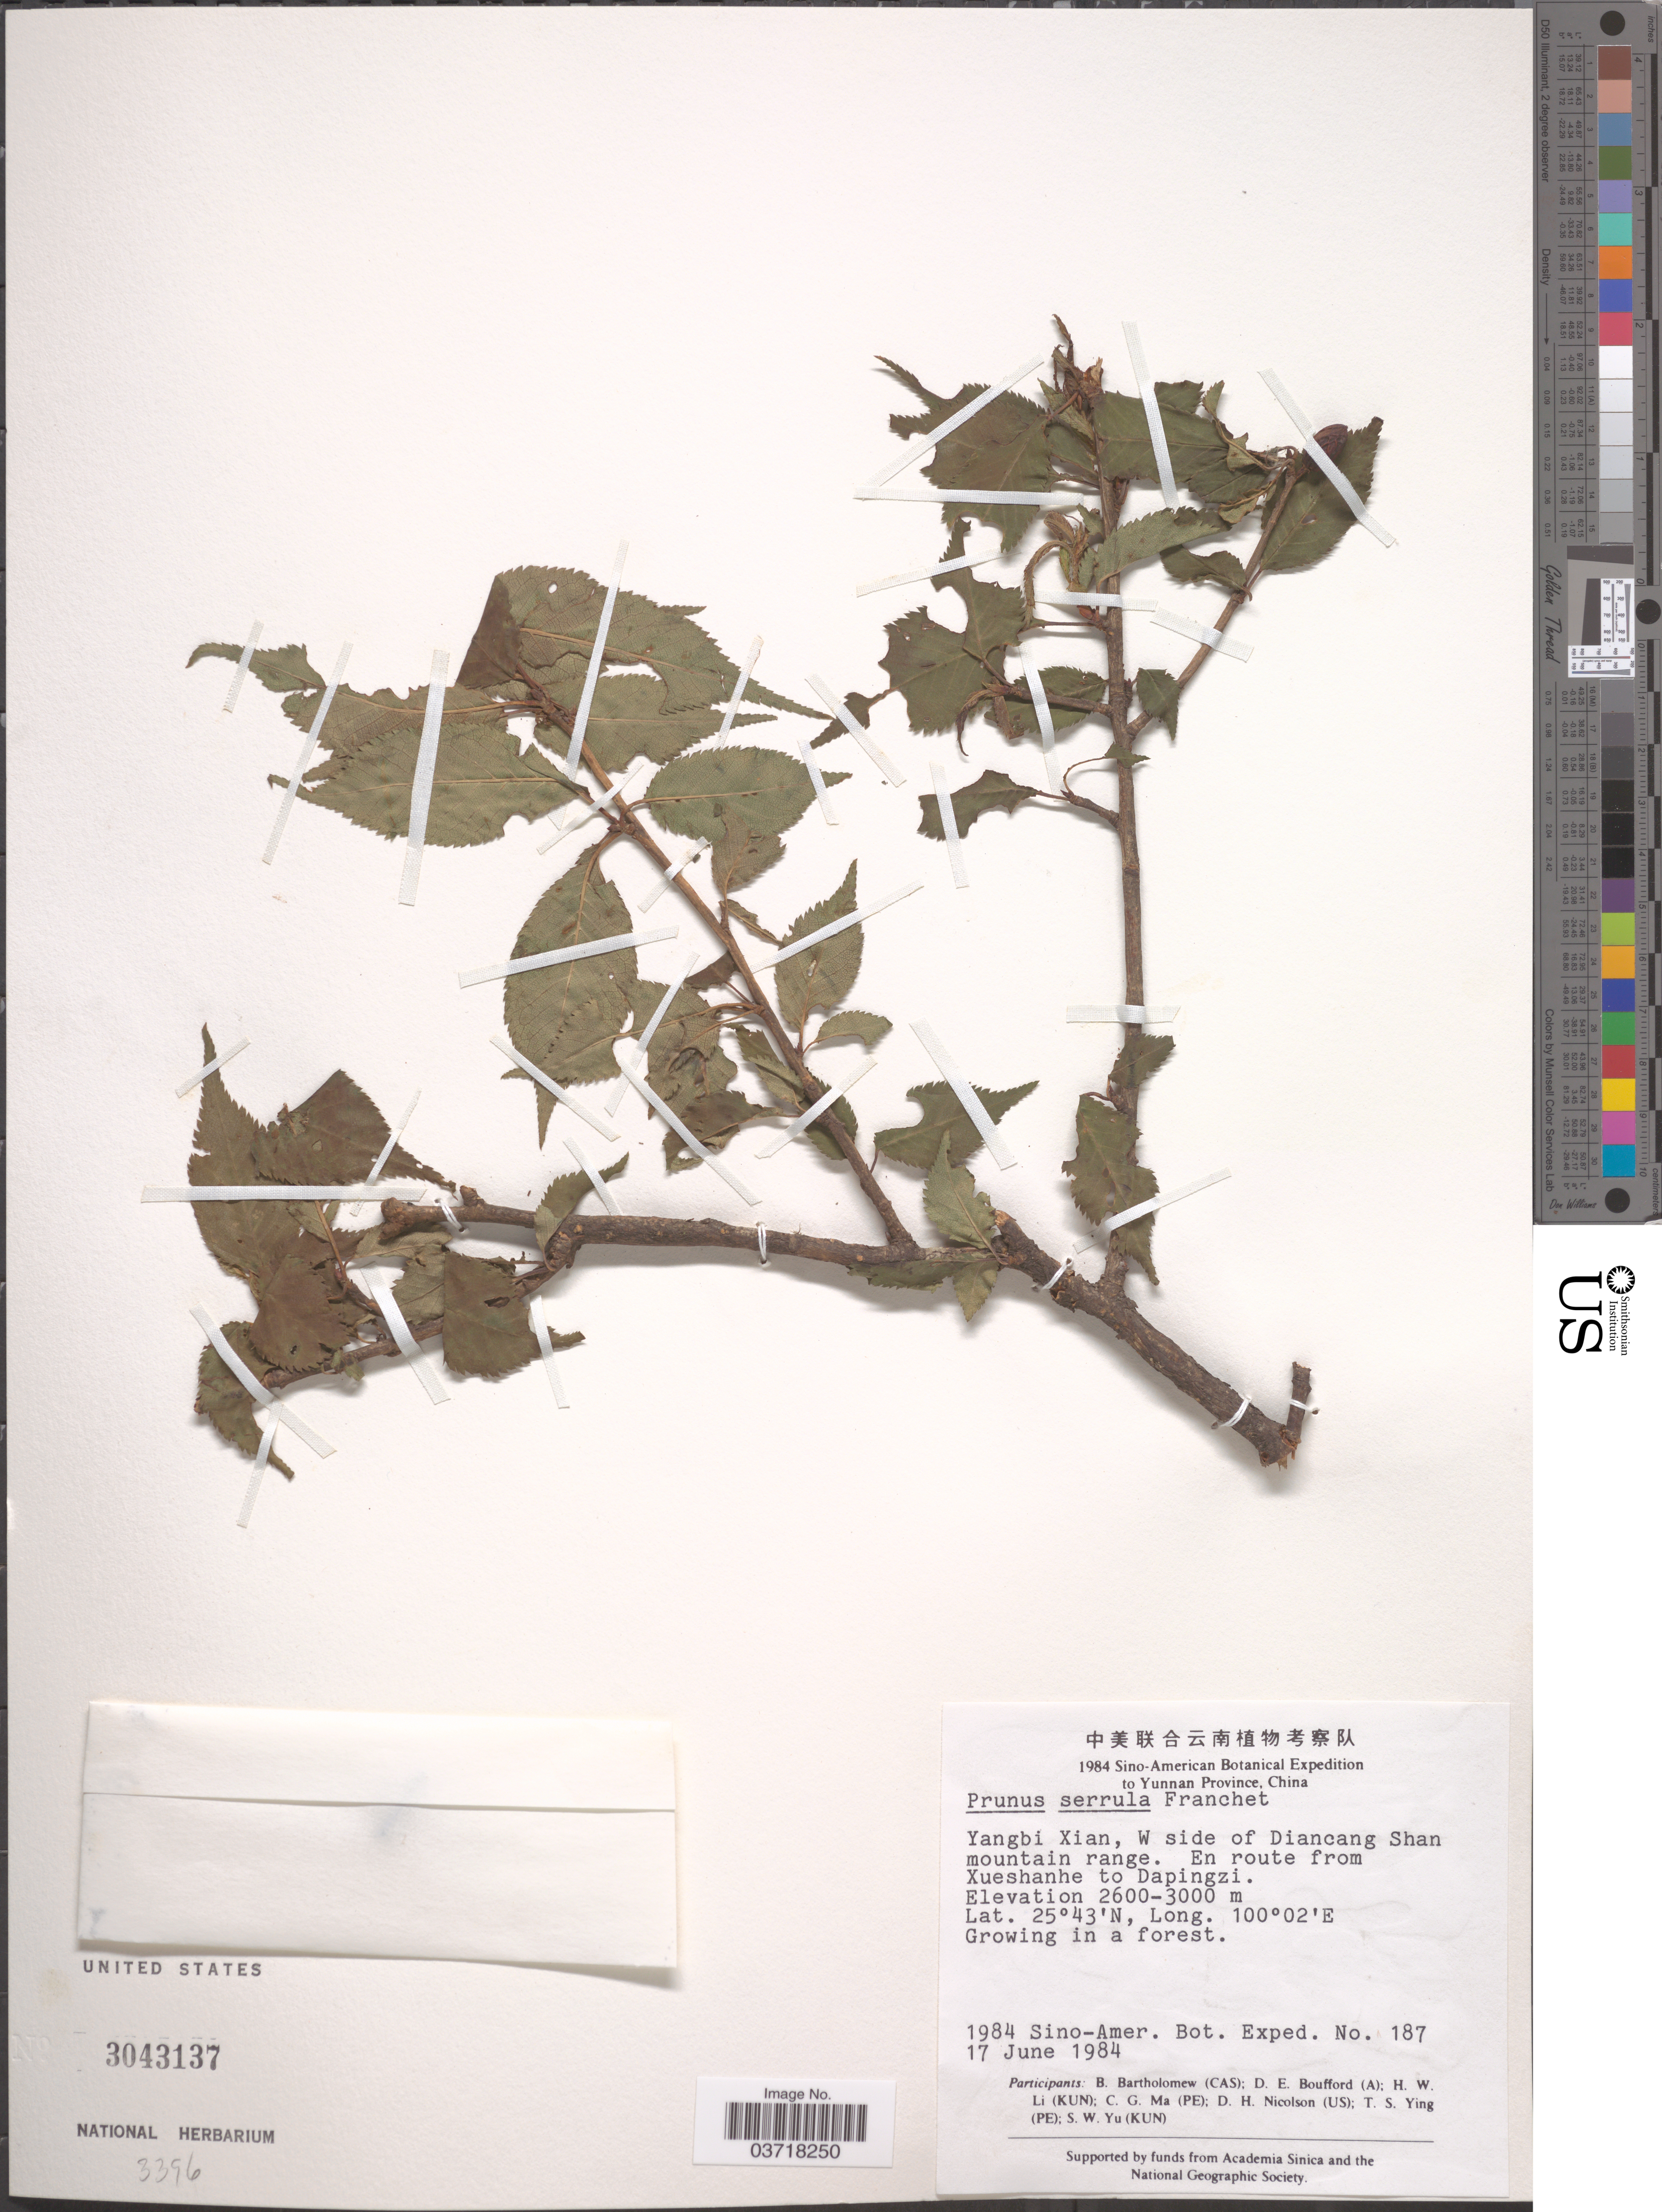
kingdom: Plantae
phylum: Tracheophyta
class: Magnoliopsida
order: Rosales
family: Rosaceae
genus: Prunus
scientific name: Prunus serrula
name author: Franch.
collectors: Sino-Amer. Bot. Exped. 1984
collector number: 187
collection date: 1984-06-17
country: China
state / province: Yunnan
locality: Yangbi Xian, W side of Diancang Shan mountain range. En route from Xueshanhe to Dapingzi.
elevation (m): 2600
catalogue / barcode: US 3043137